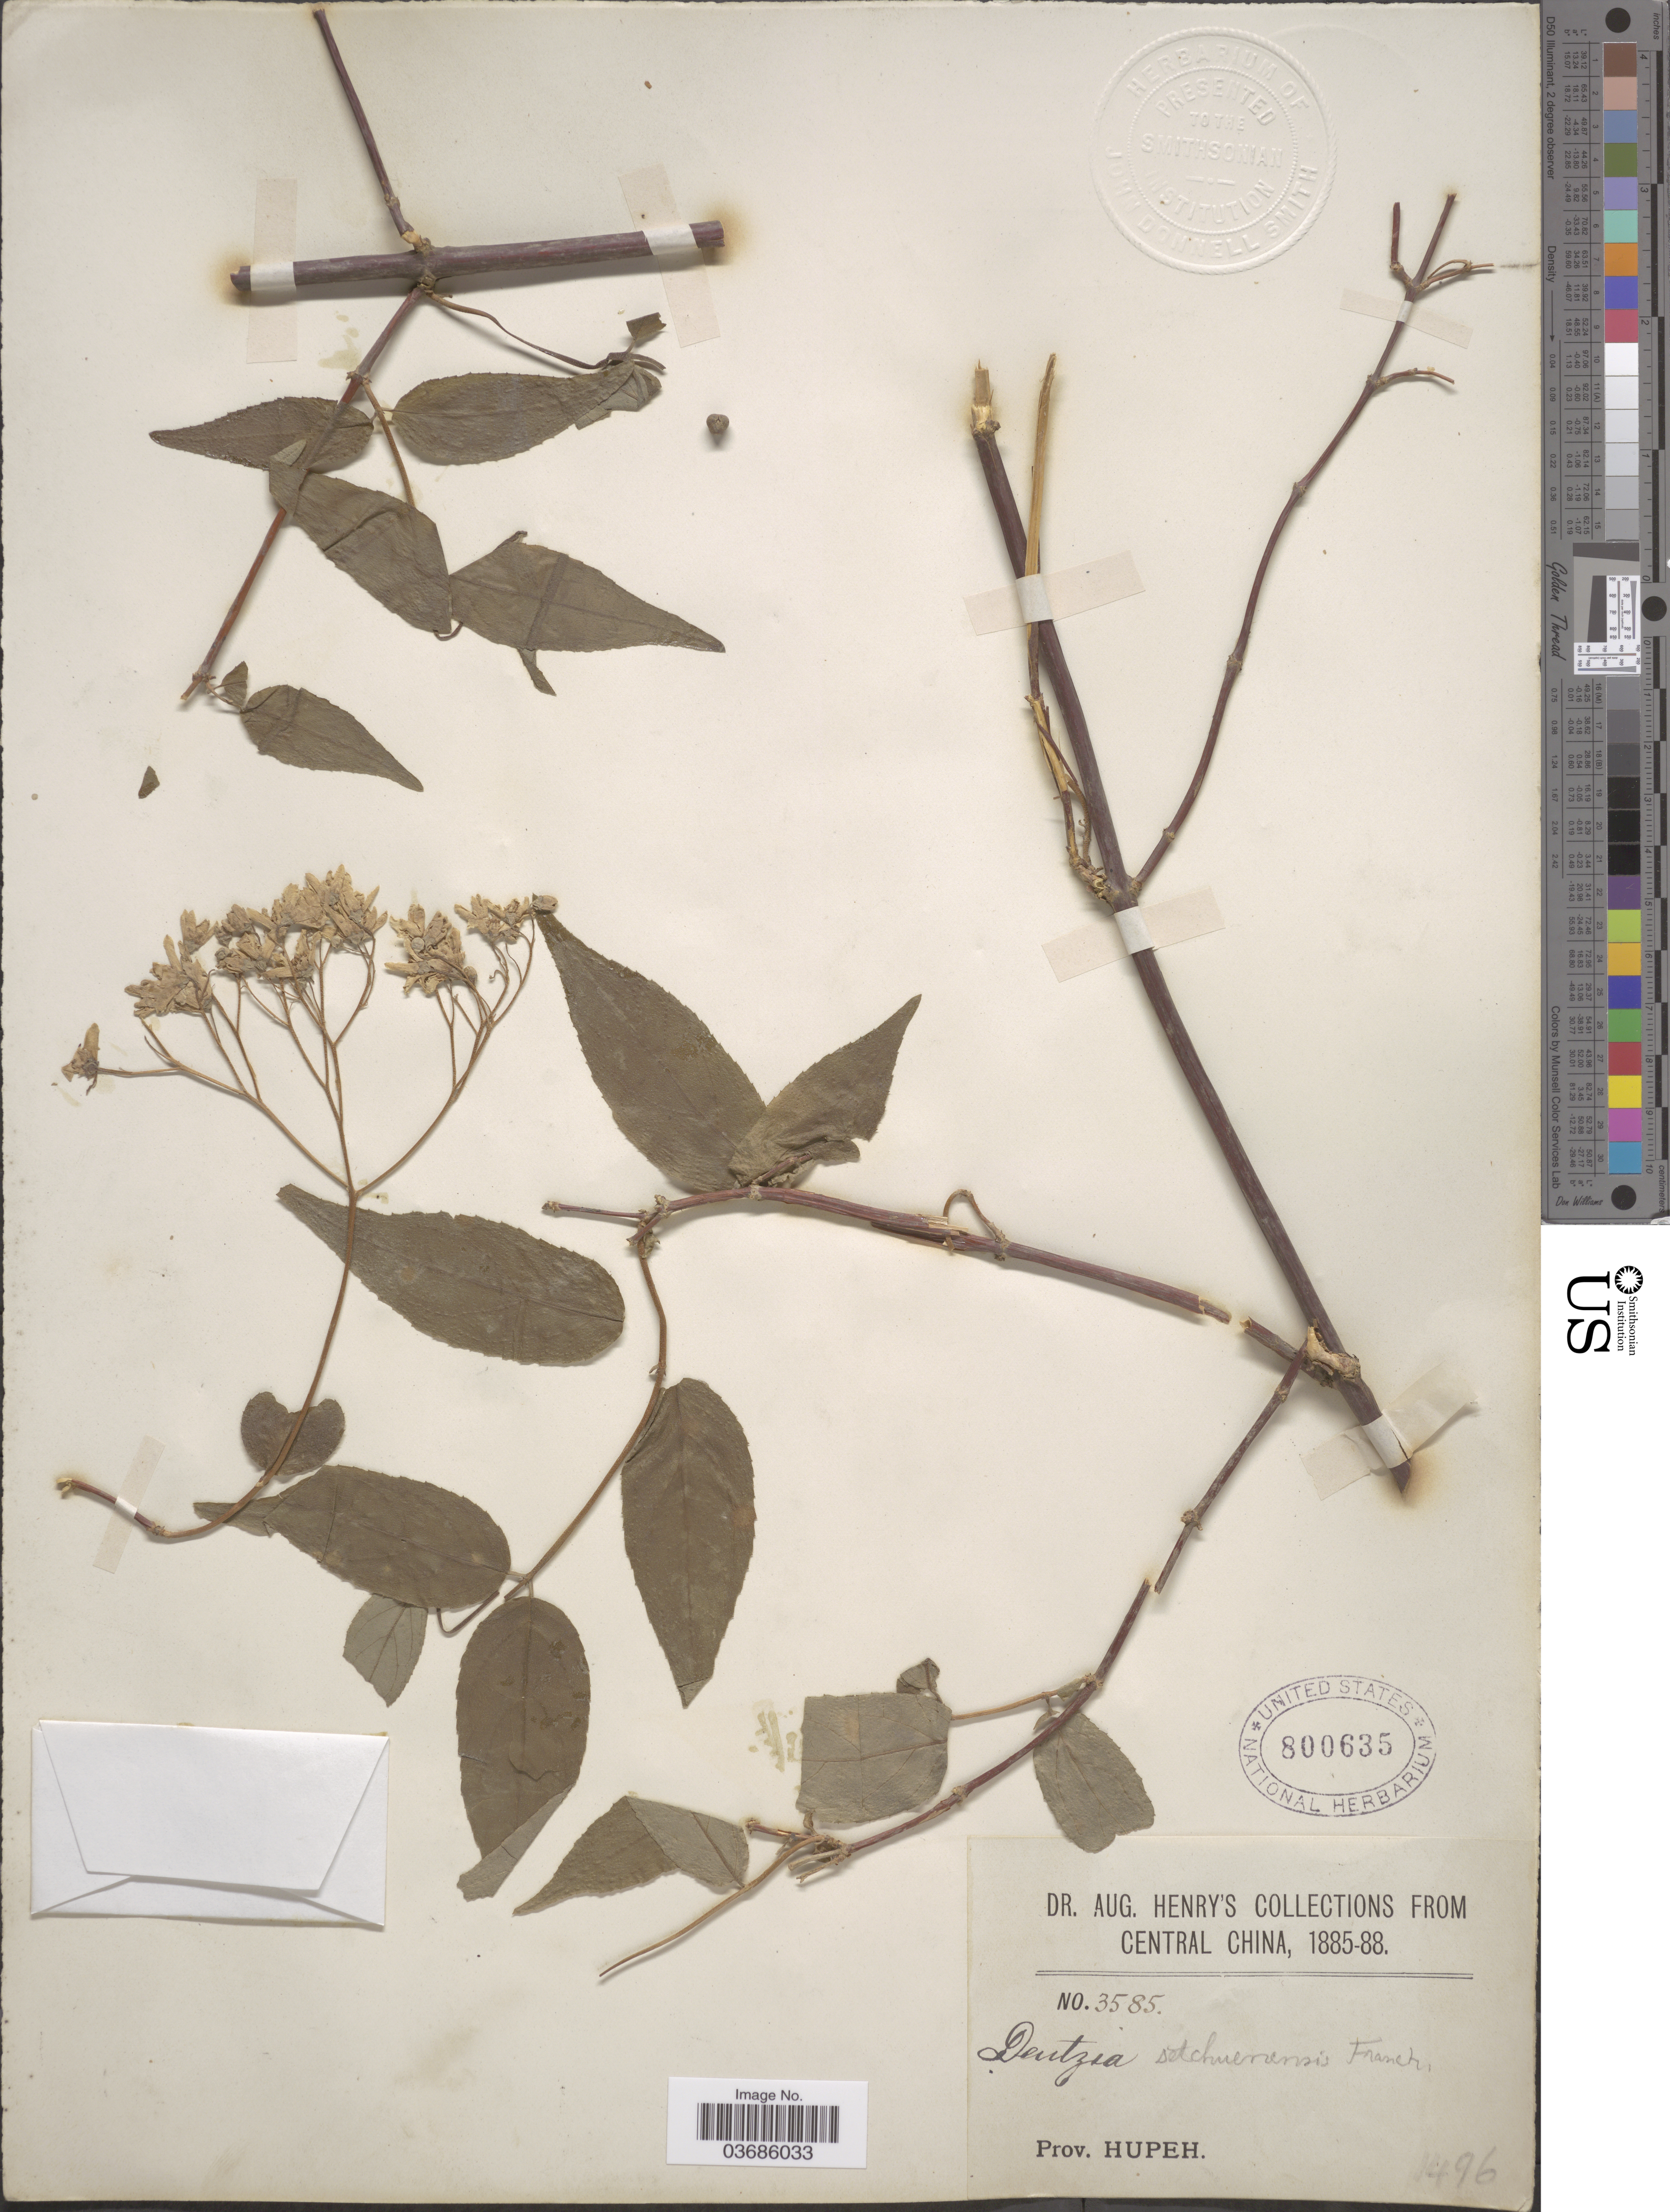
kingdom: Plantae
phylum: Tracheophyta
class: Magnoliopsida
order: Cornales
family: Hydrangeaceae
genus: Deutzia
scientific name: Deutzia setchuenensis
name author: Franch.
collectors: A. Henry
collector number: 3585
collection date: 1885/1888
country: China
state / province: Hubei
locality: Central China. Prov. Hupeh.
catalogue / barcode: US 800635